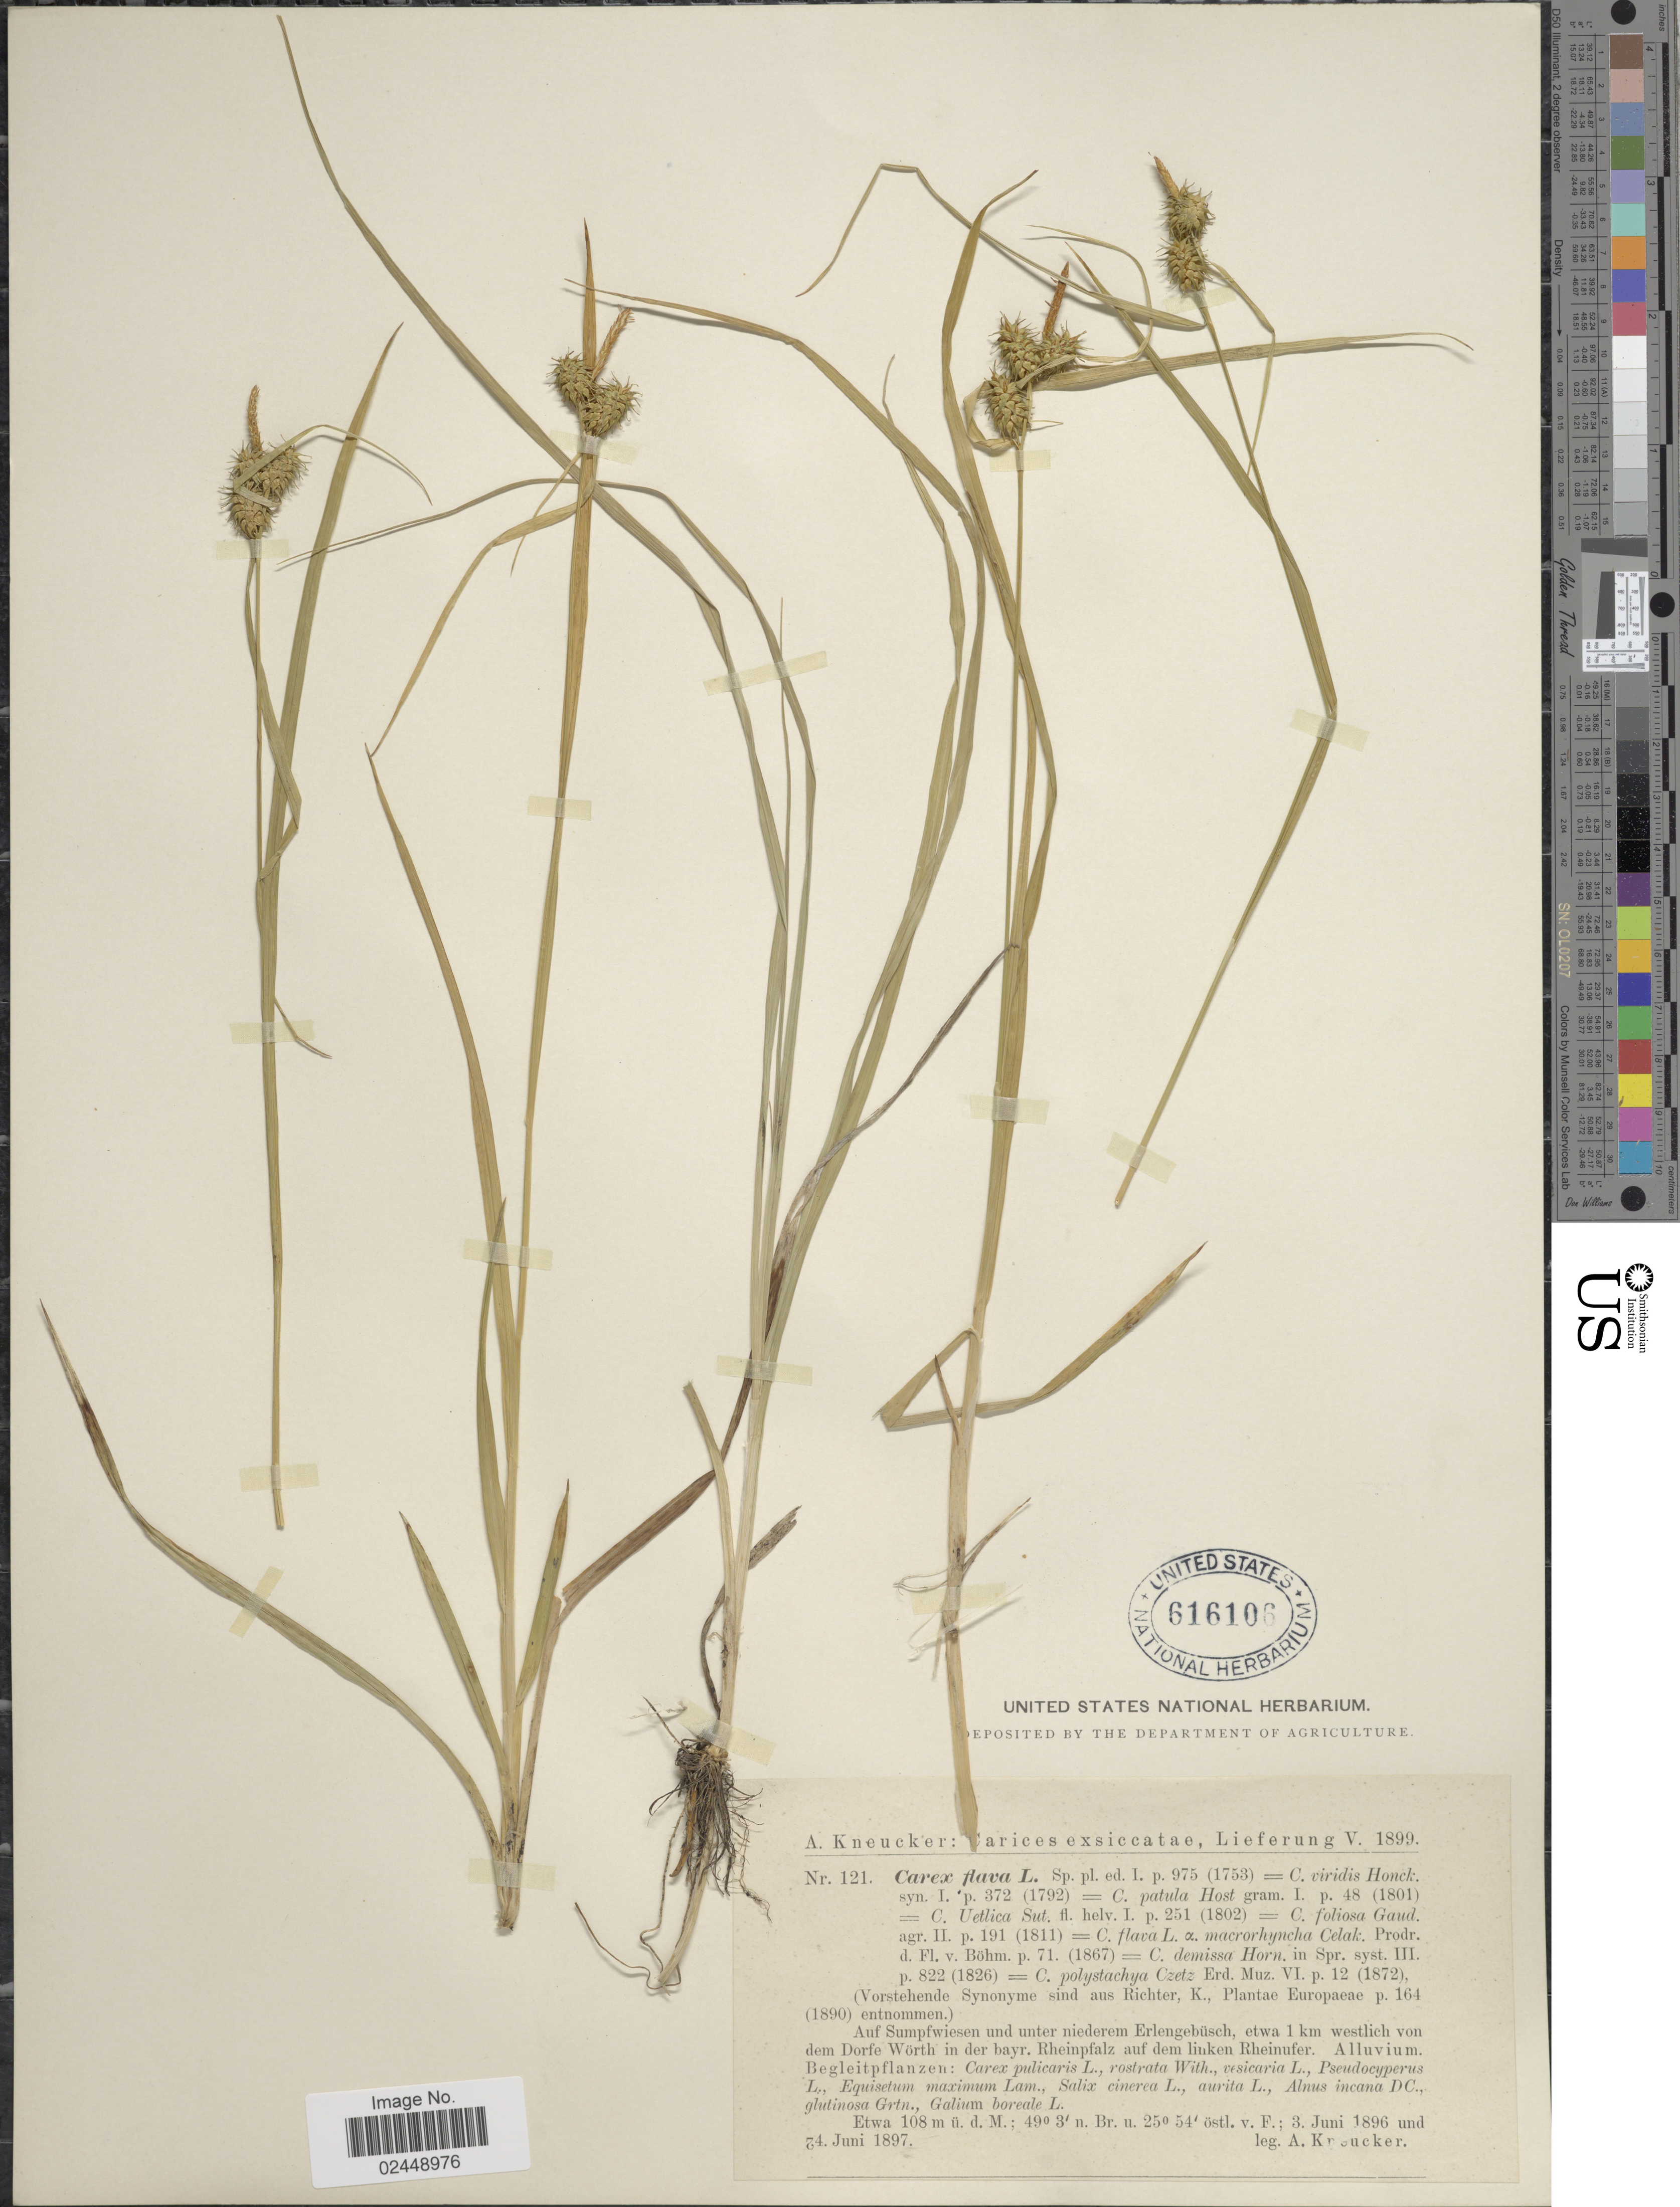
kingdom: Plantae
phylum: Tracheophyta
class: Liliopsida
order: Poales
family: Cyperaceae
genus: Carex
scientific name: Carex flava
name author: L.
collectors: A. Kneucker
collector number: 121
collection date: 1896-06-03/1897-06-24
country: Germany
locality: Auf Sumpfwiesen und unter neiderem Erlengebusch, etwa 1 km westlich von dem Dorfe Worth in der bayr. Rheinpfalz aud dem linken Rheinufer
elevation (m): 108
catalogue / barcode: US 616106